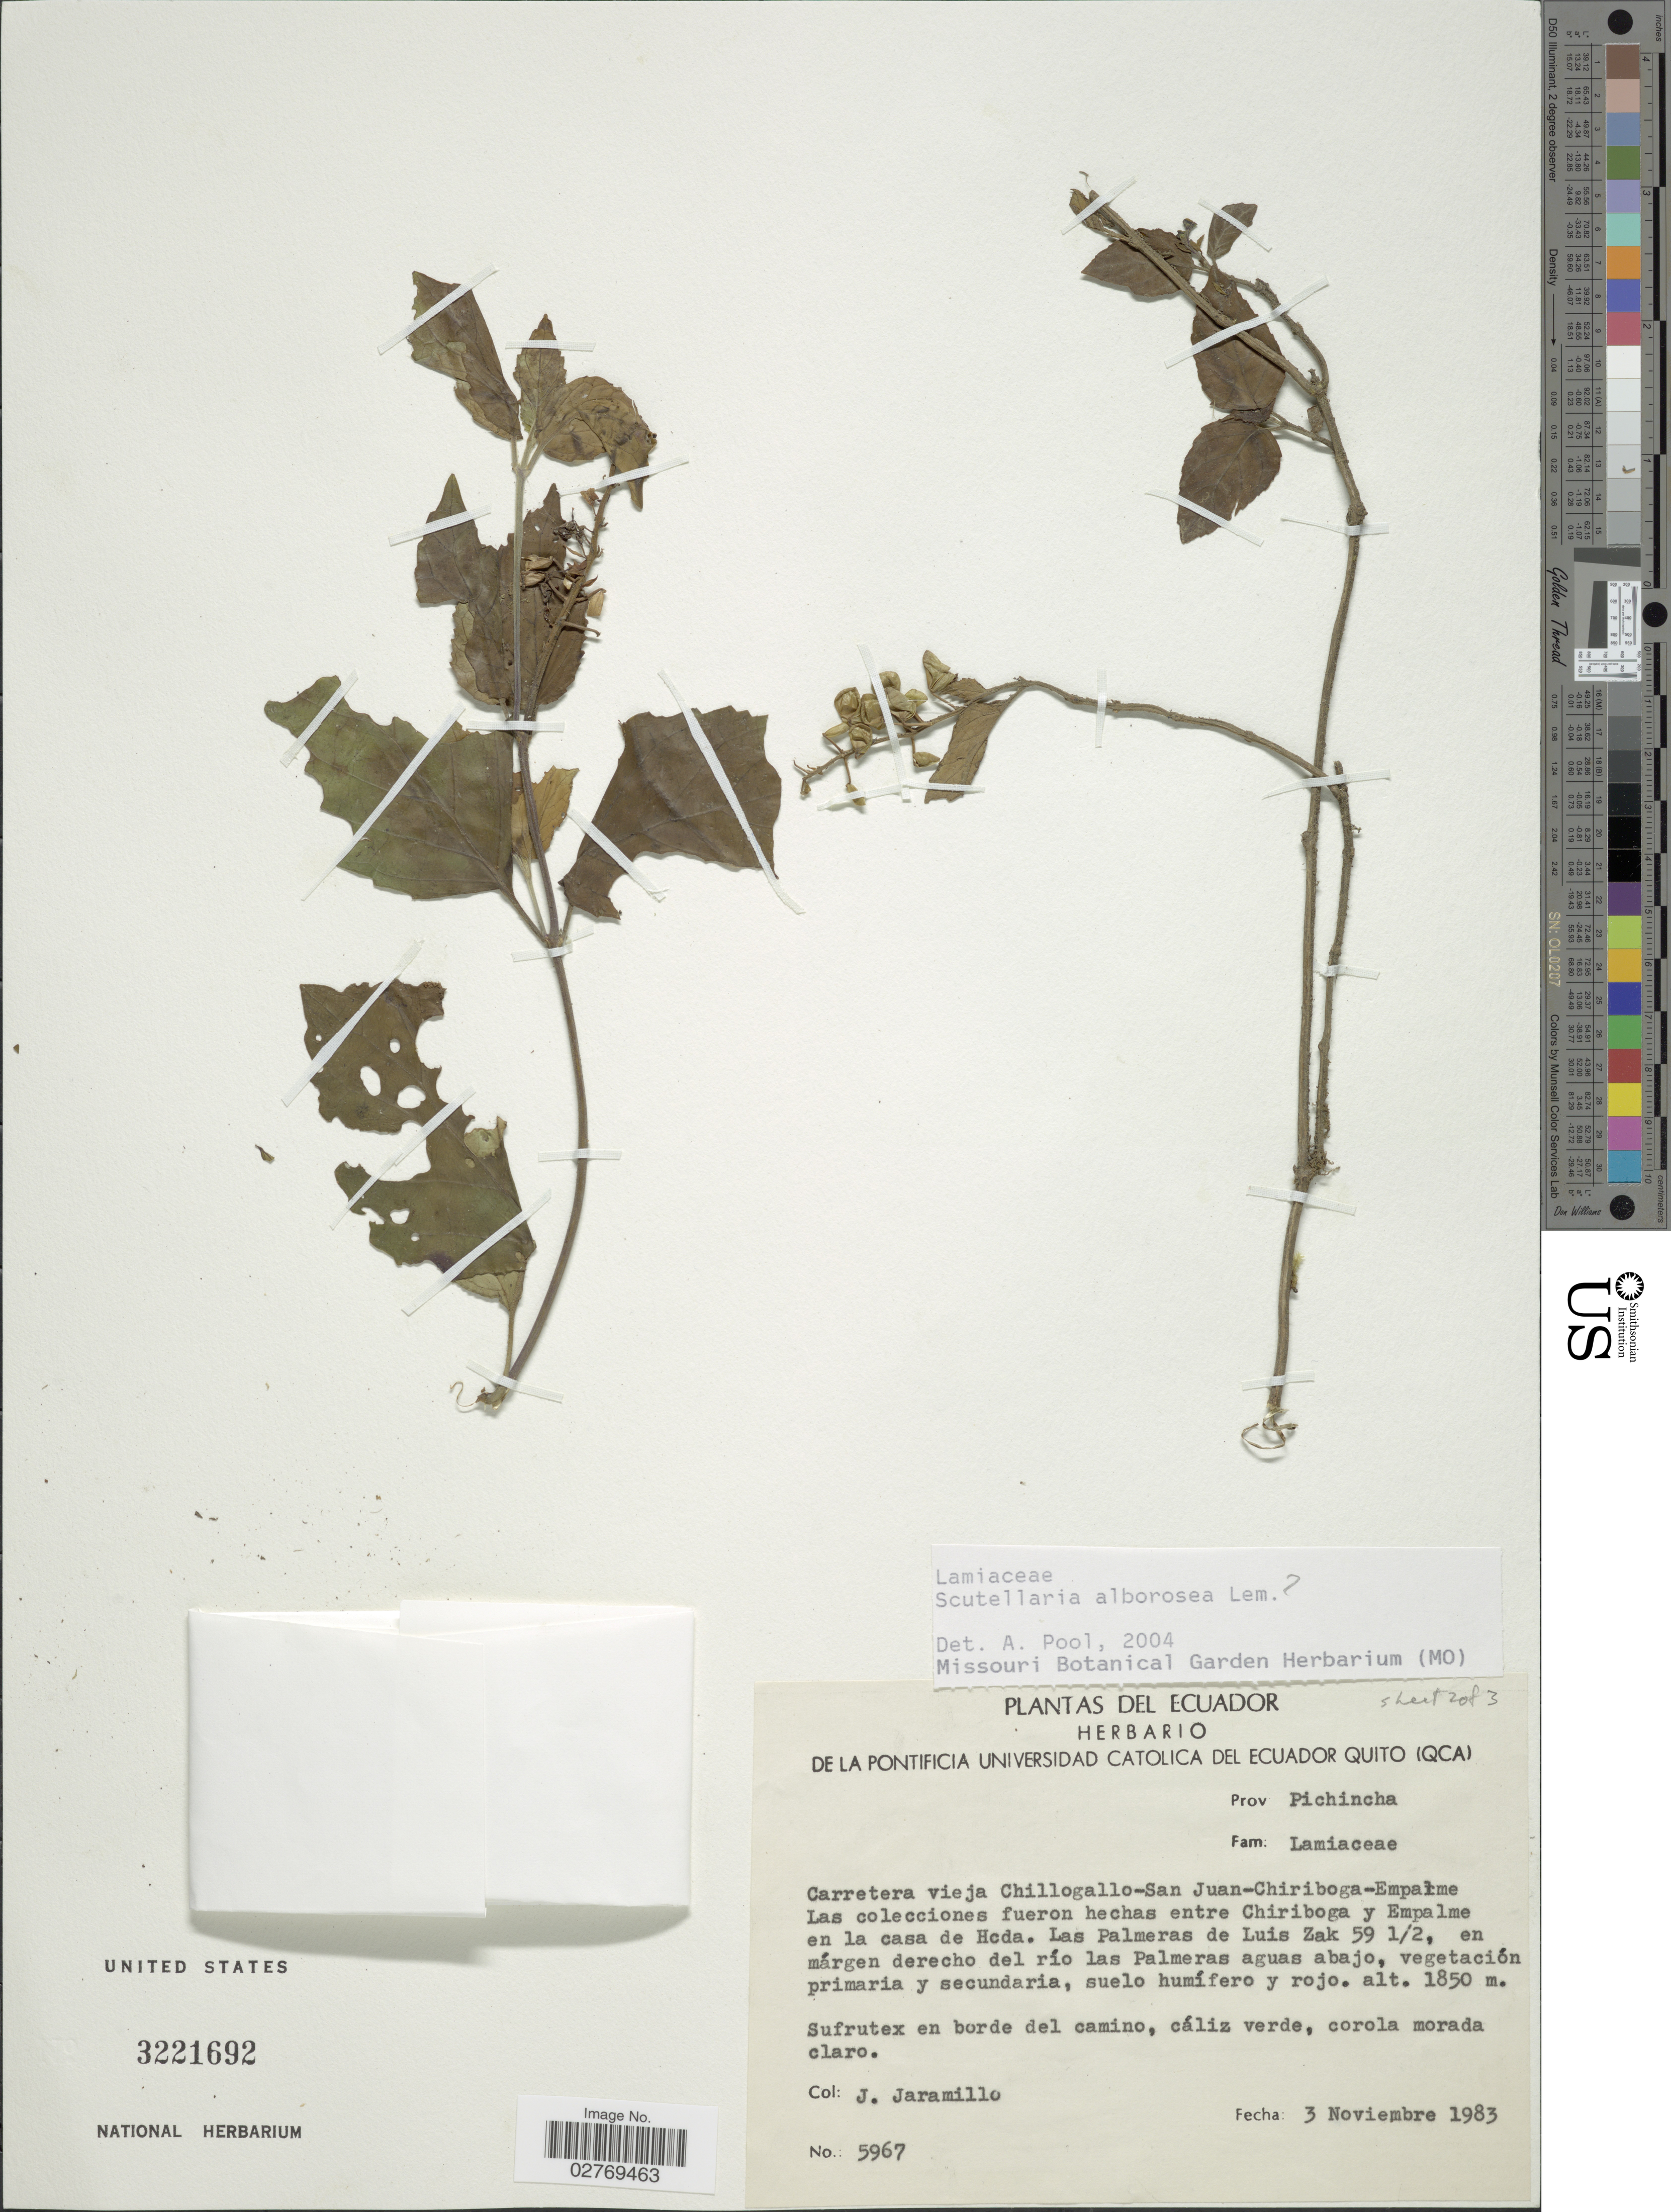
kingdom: Plantae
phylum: Tracheophyta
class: Magnoliopsida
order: Lamiales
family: Lamiaceae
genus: Scutellaria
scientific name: Scutellaria alborosea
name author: Lem.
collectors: J. Jaramillo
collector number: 5967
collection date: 1983-11-03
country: Ecuador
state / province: Pichincha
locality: Carretera vieja Chillogallo-San Juan-Chiriboga-Empalme. Las colecciones fueron hechas entre Chiriboga y Empalme en la casa de Heda. Las Palmeras de Luis Zak 59 1/2, en márgen derecho del río las Palmeras aguas abajo.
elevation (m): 1850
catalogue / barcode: US 3221692